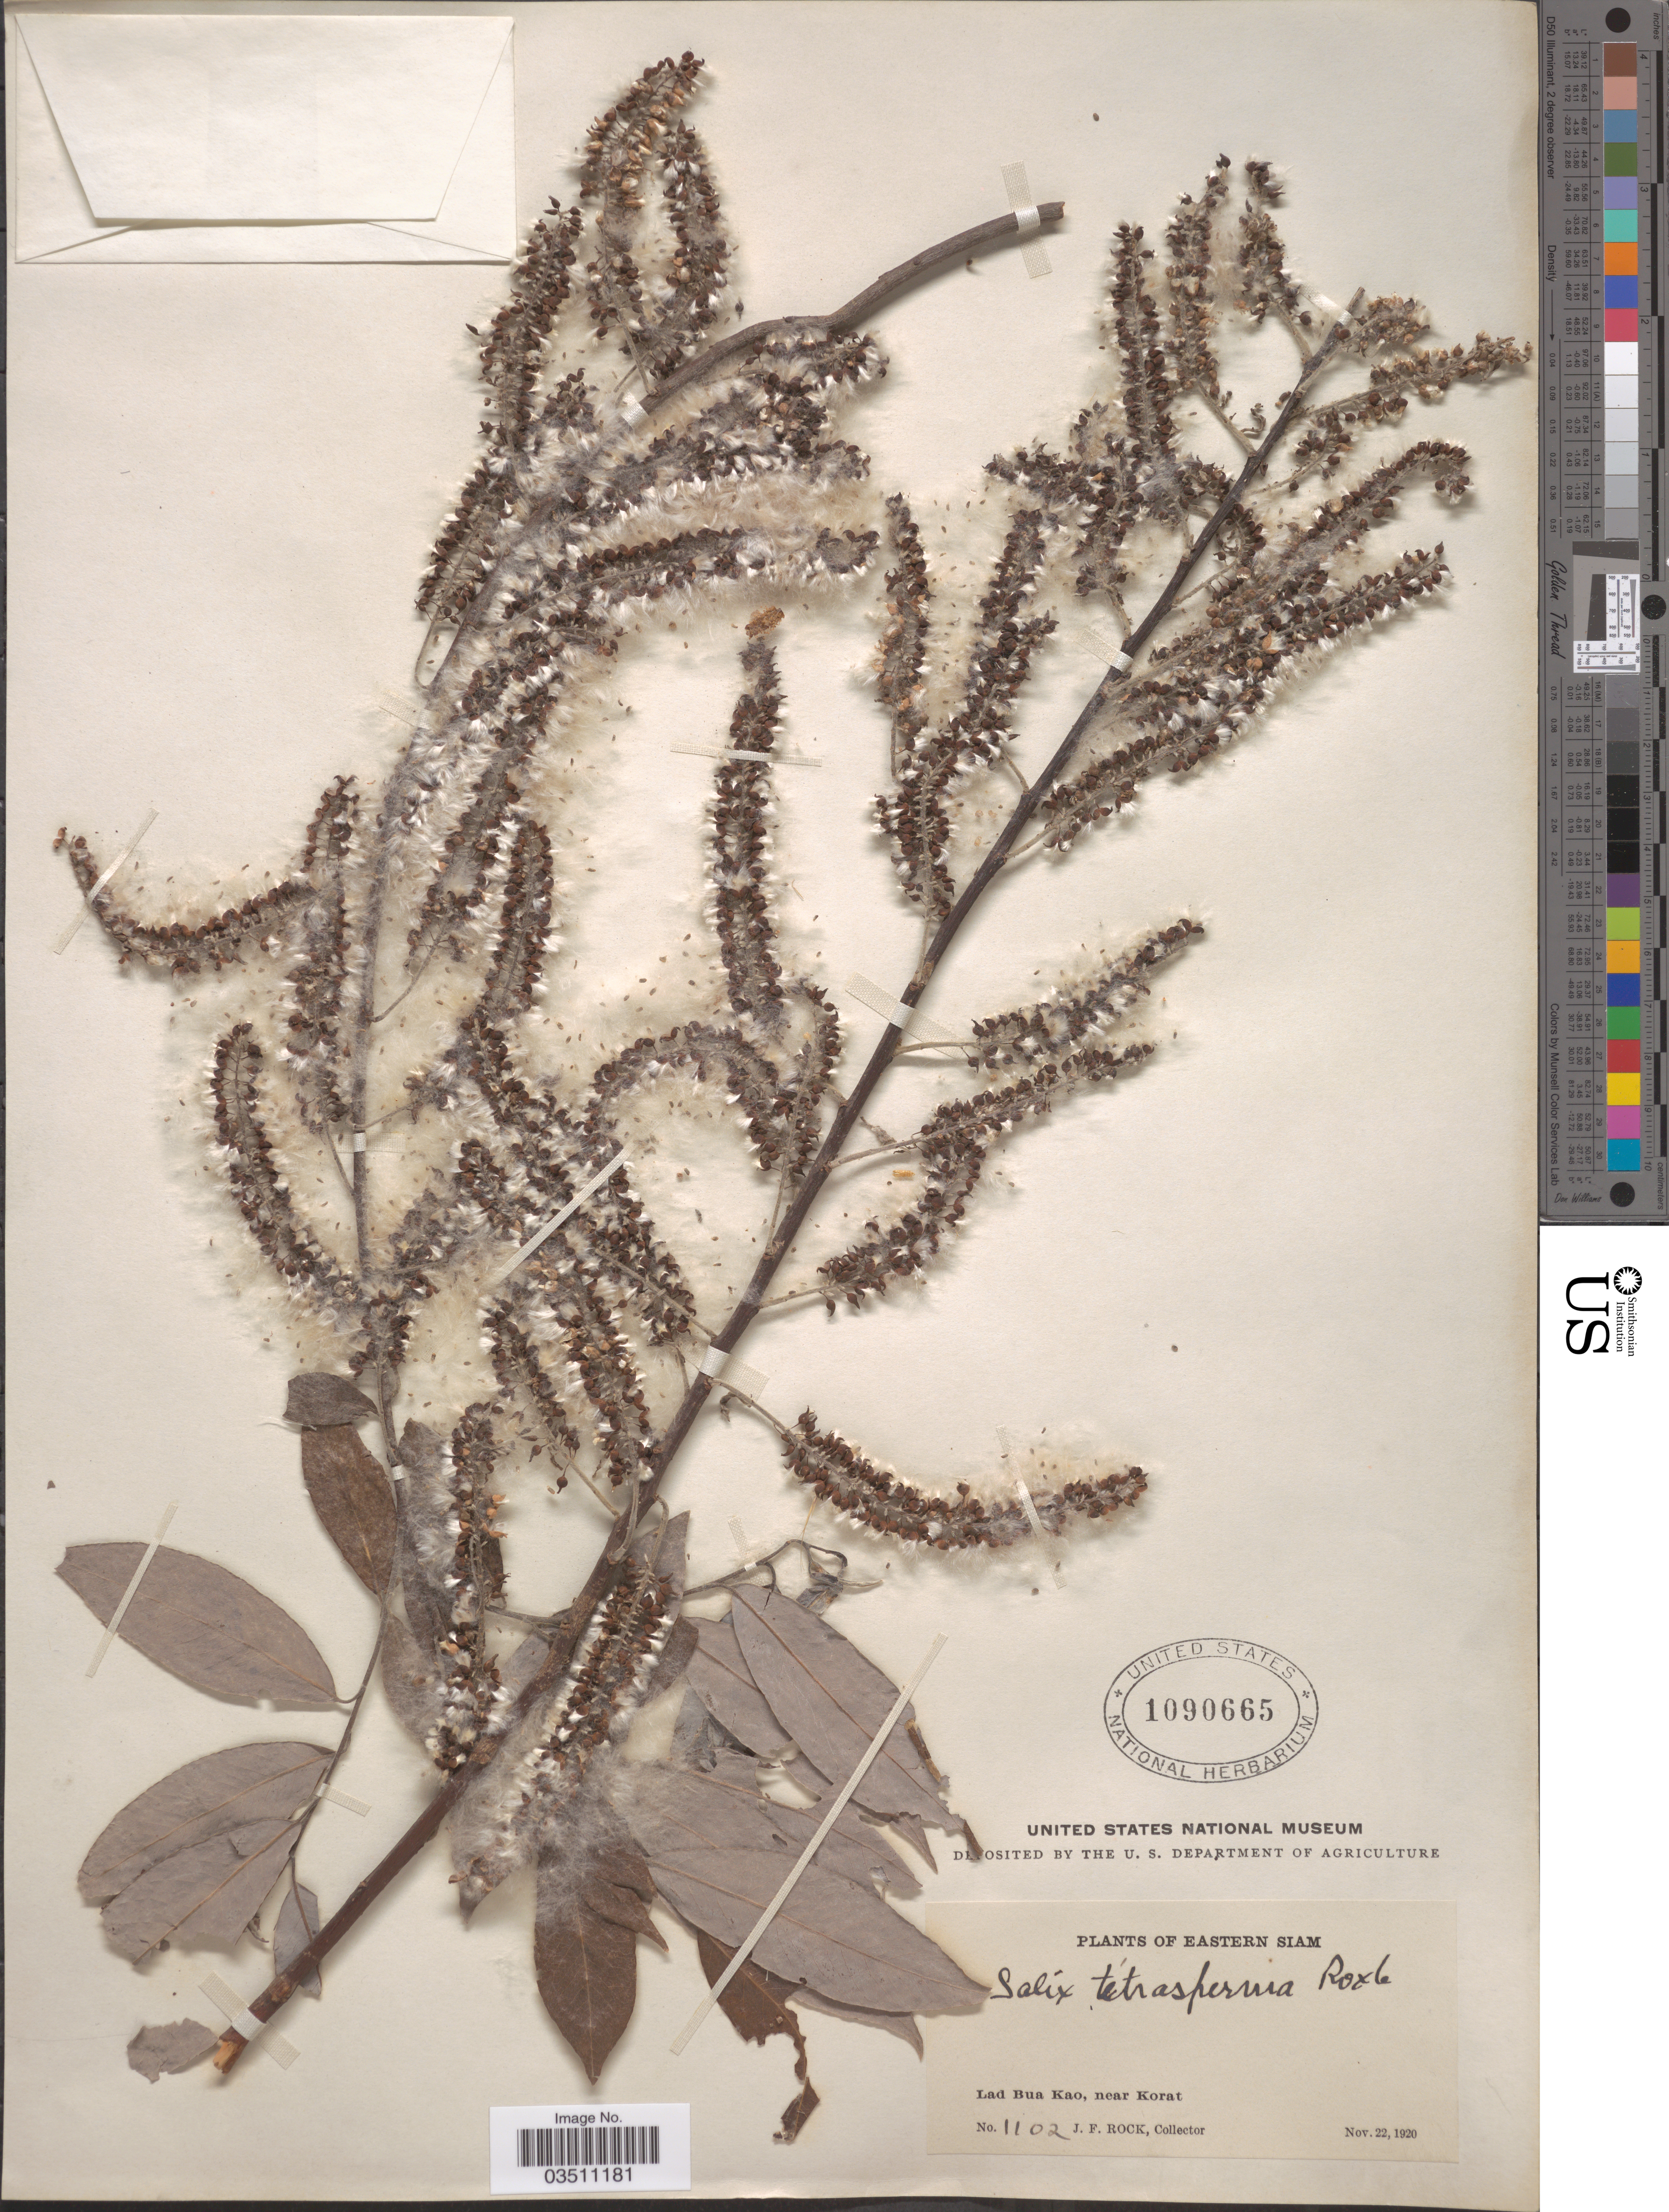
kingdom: Plantae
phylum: Tracheophyta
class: Magnoliopsida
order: Malpighiales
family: Salicaceae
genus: Salix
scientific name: Salix tetrasperma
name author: Roxb.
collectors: J. Rock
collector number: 1102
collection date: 1920-11-22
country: Thailand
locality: Eastern Siam. Lad Bua Kao, near Korat.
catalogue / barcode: US 1090665